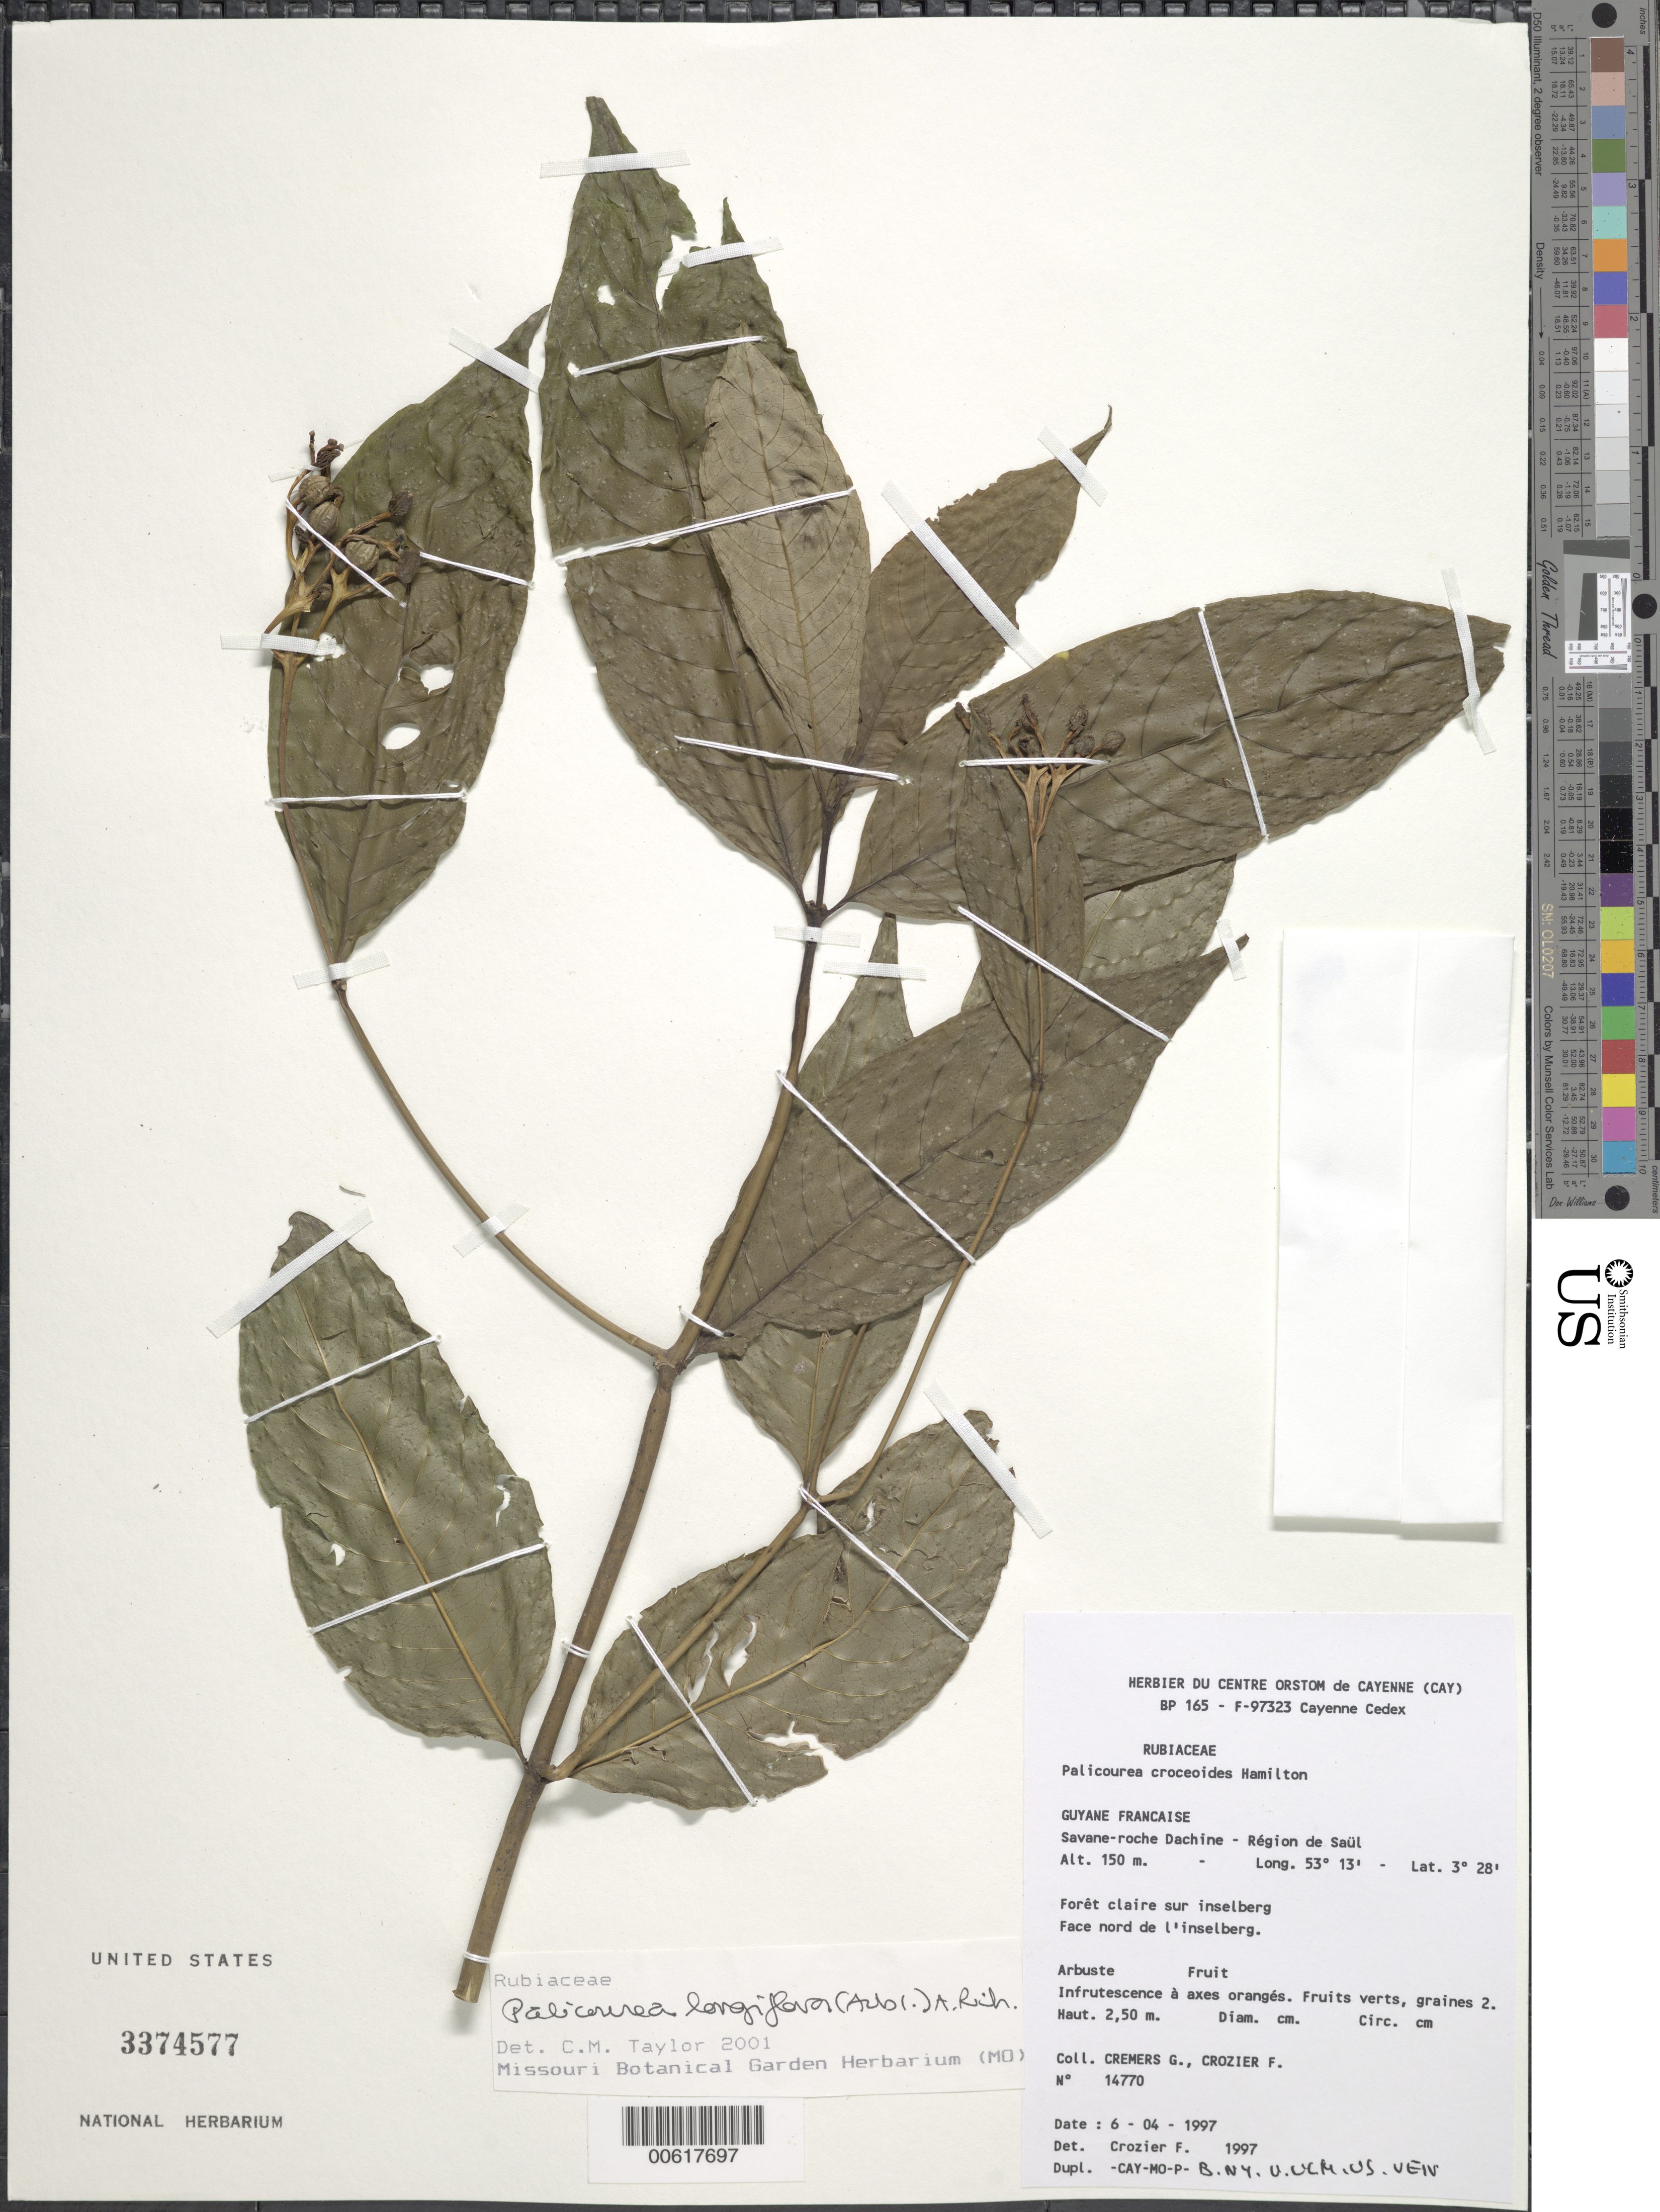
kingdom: Plantae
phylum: Tracheophyta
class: Magnoliopsida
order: Gentianales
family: Rubiaceae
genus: Palicourea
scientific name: Palicourea longiflora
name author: (Aubl.) A. Rich.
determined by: Taylor, Charlotte M.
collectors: G. Cremers & F. Crozier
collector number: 14770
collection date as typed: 6-Apr-97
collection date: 1997-04-06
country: French Guiana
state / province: Saint-Laurent-du-Maroni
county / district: Saül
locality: Saül, savane-roche Dachine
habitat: Forêt claire sur inselberg, face nord de l'inselberg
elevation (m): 150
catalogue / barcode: US 3374577